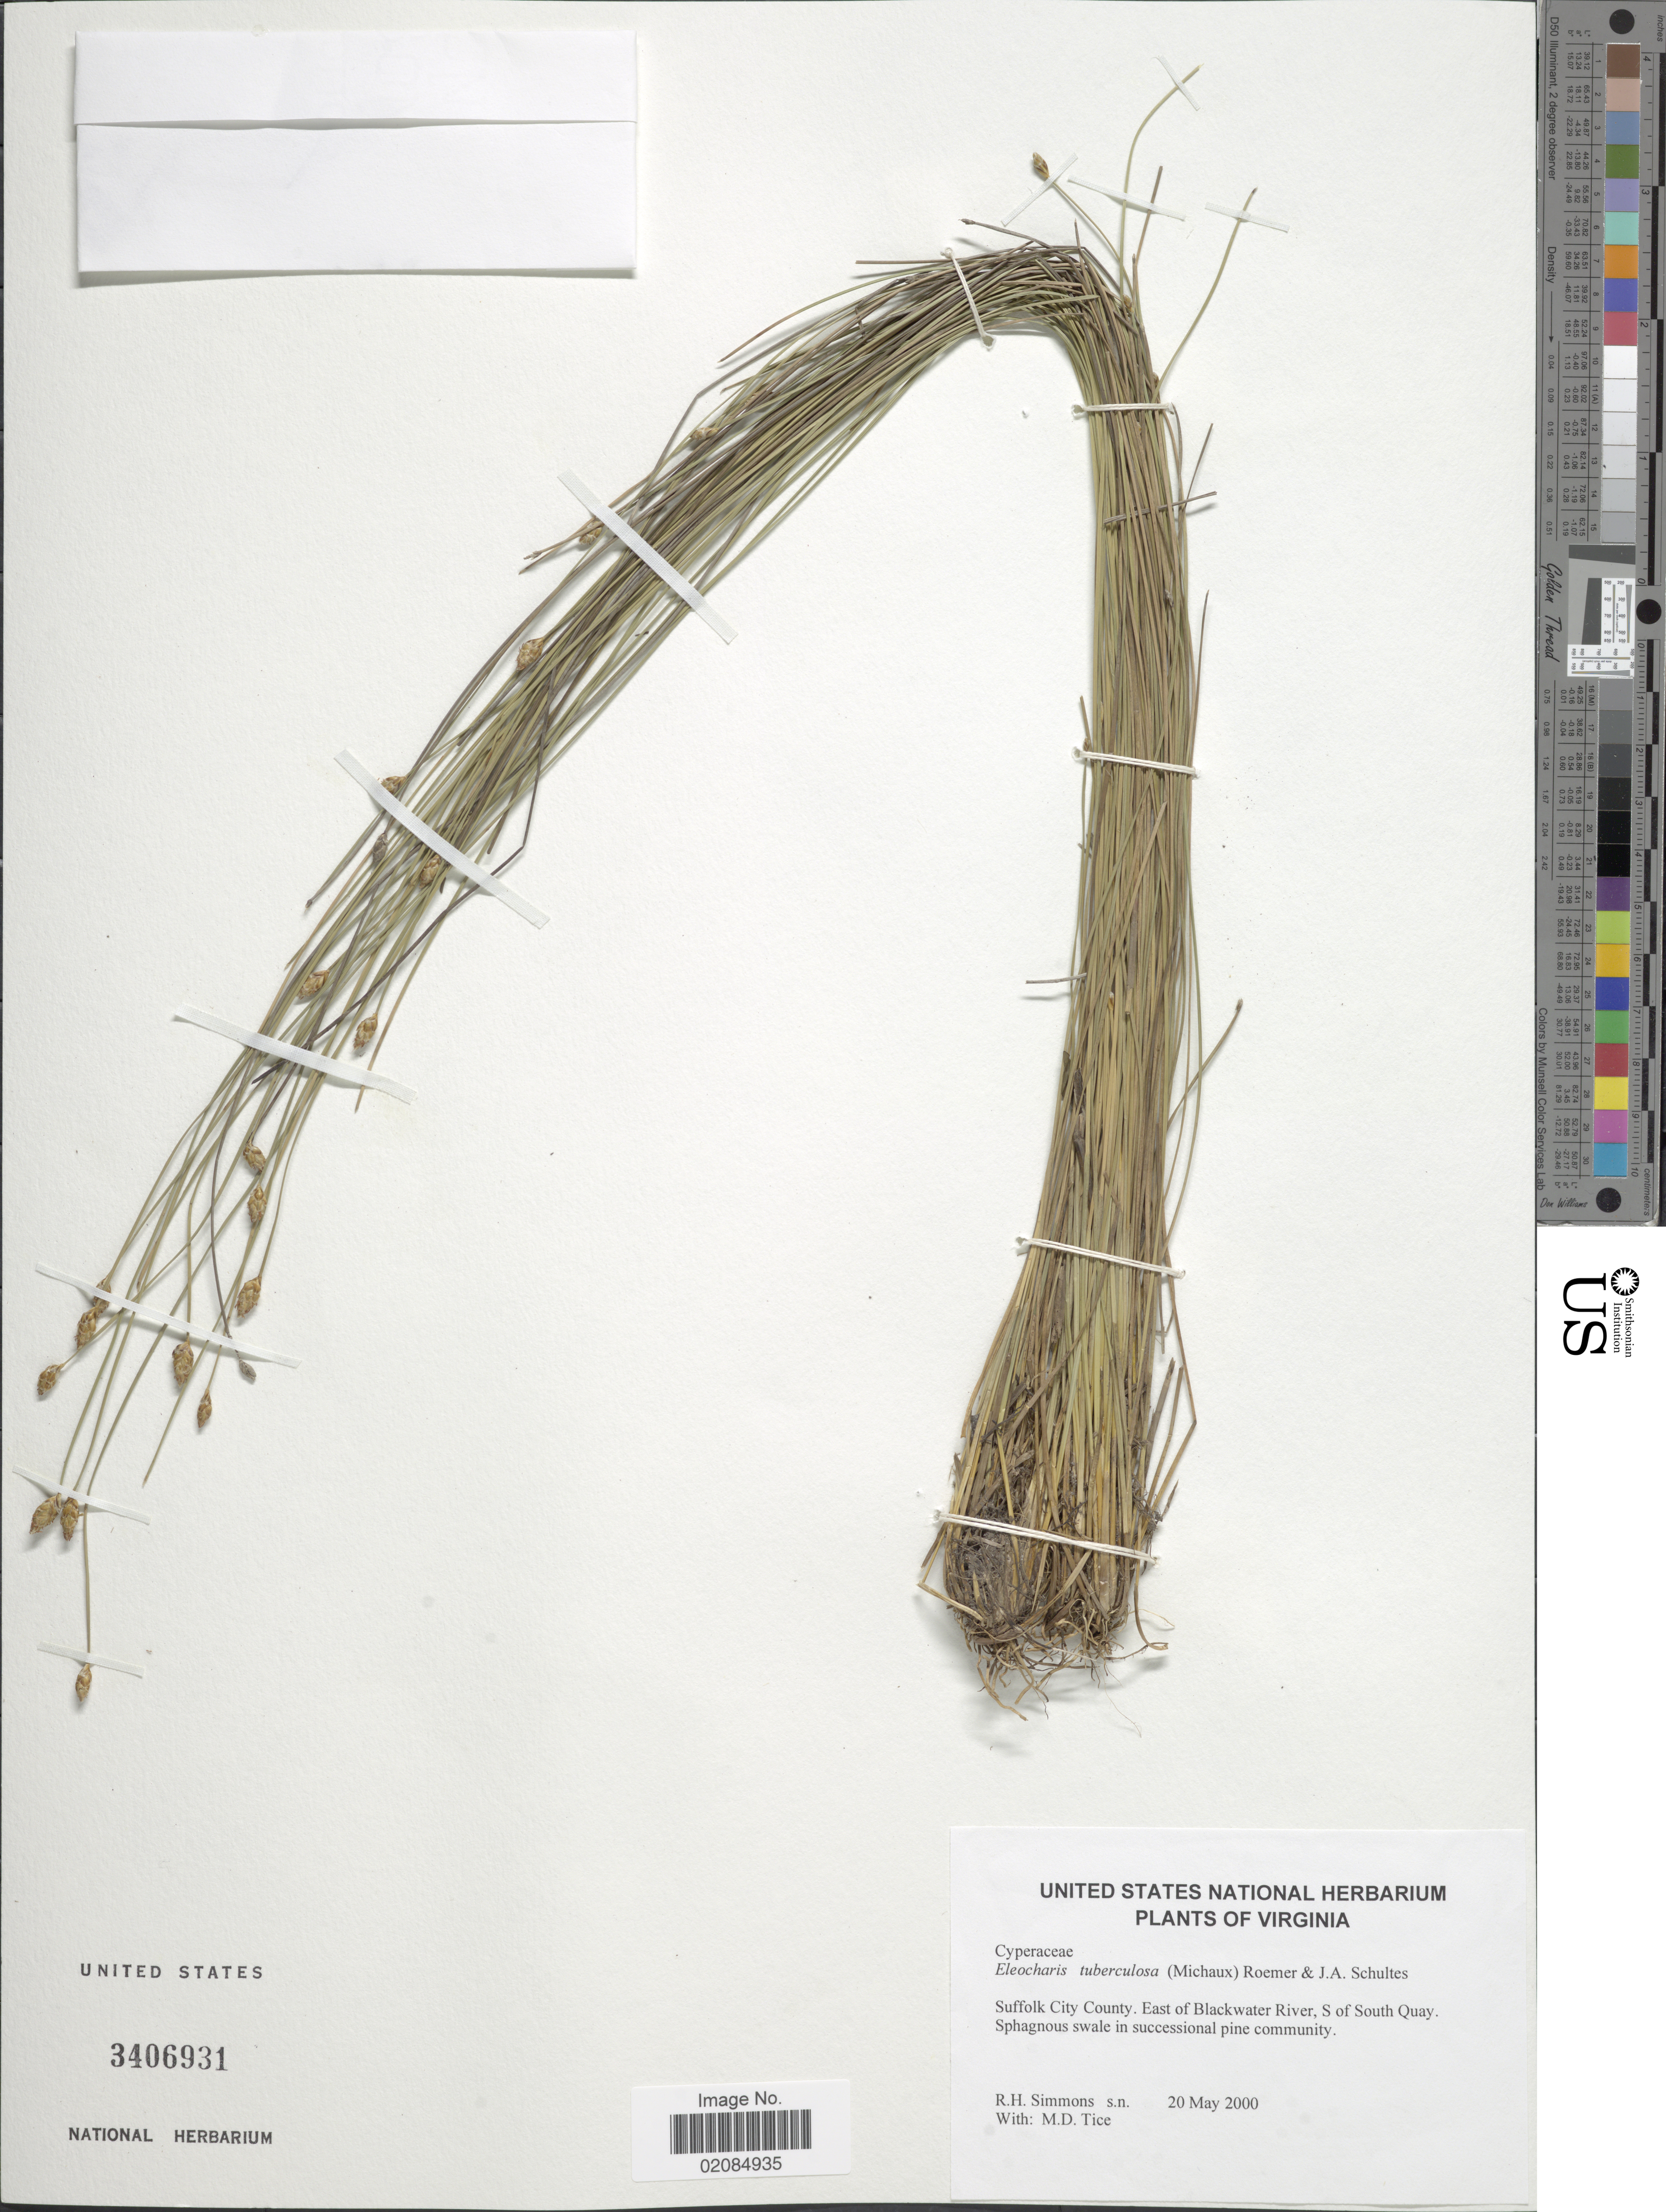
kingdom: Plantae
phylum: Tracheophyta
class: Liliopsida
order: Poales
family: Cyperaceae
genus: Eleocharis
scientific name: Eleocharis tuberculosa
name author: (Michx.) Roem. & Schult.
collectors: R. H. Simmons & M. Tice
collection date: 2000-05-20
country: United States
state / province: Virginia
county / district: City of Suffolk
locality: Suffolk City County. East of Blackwater River, S of South Quay.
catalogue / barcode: US 3406931